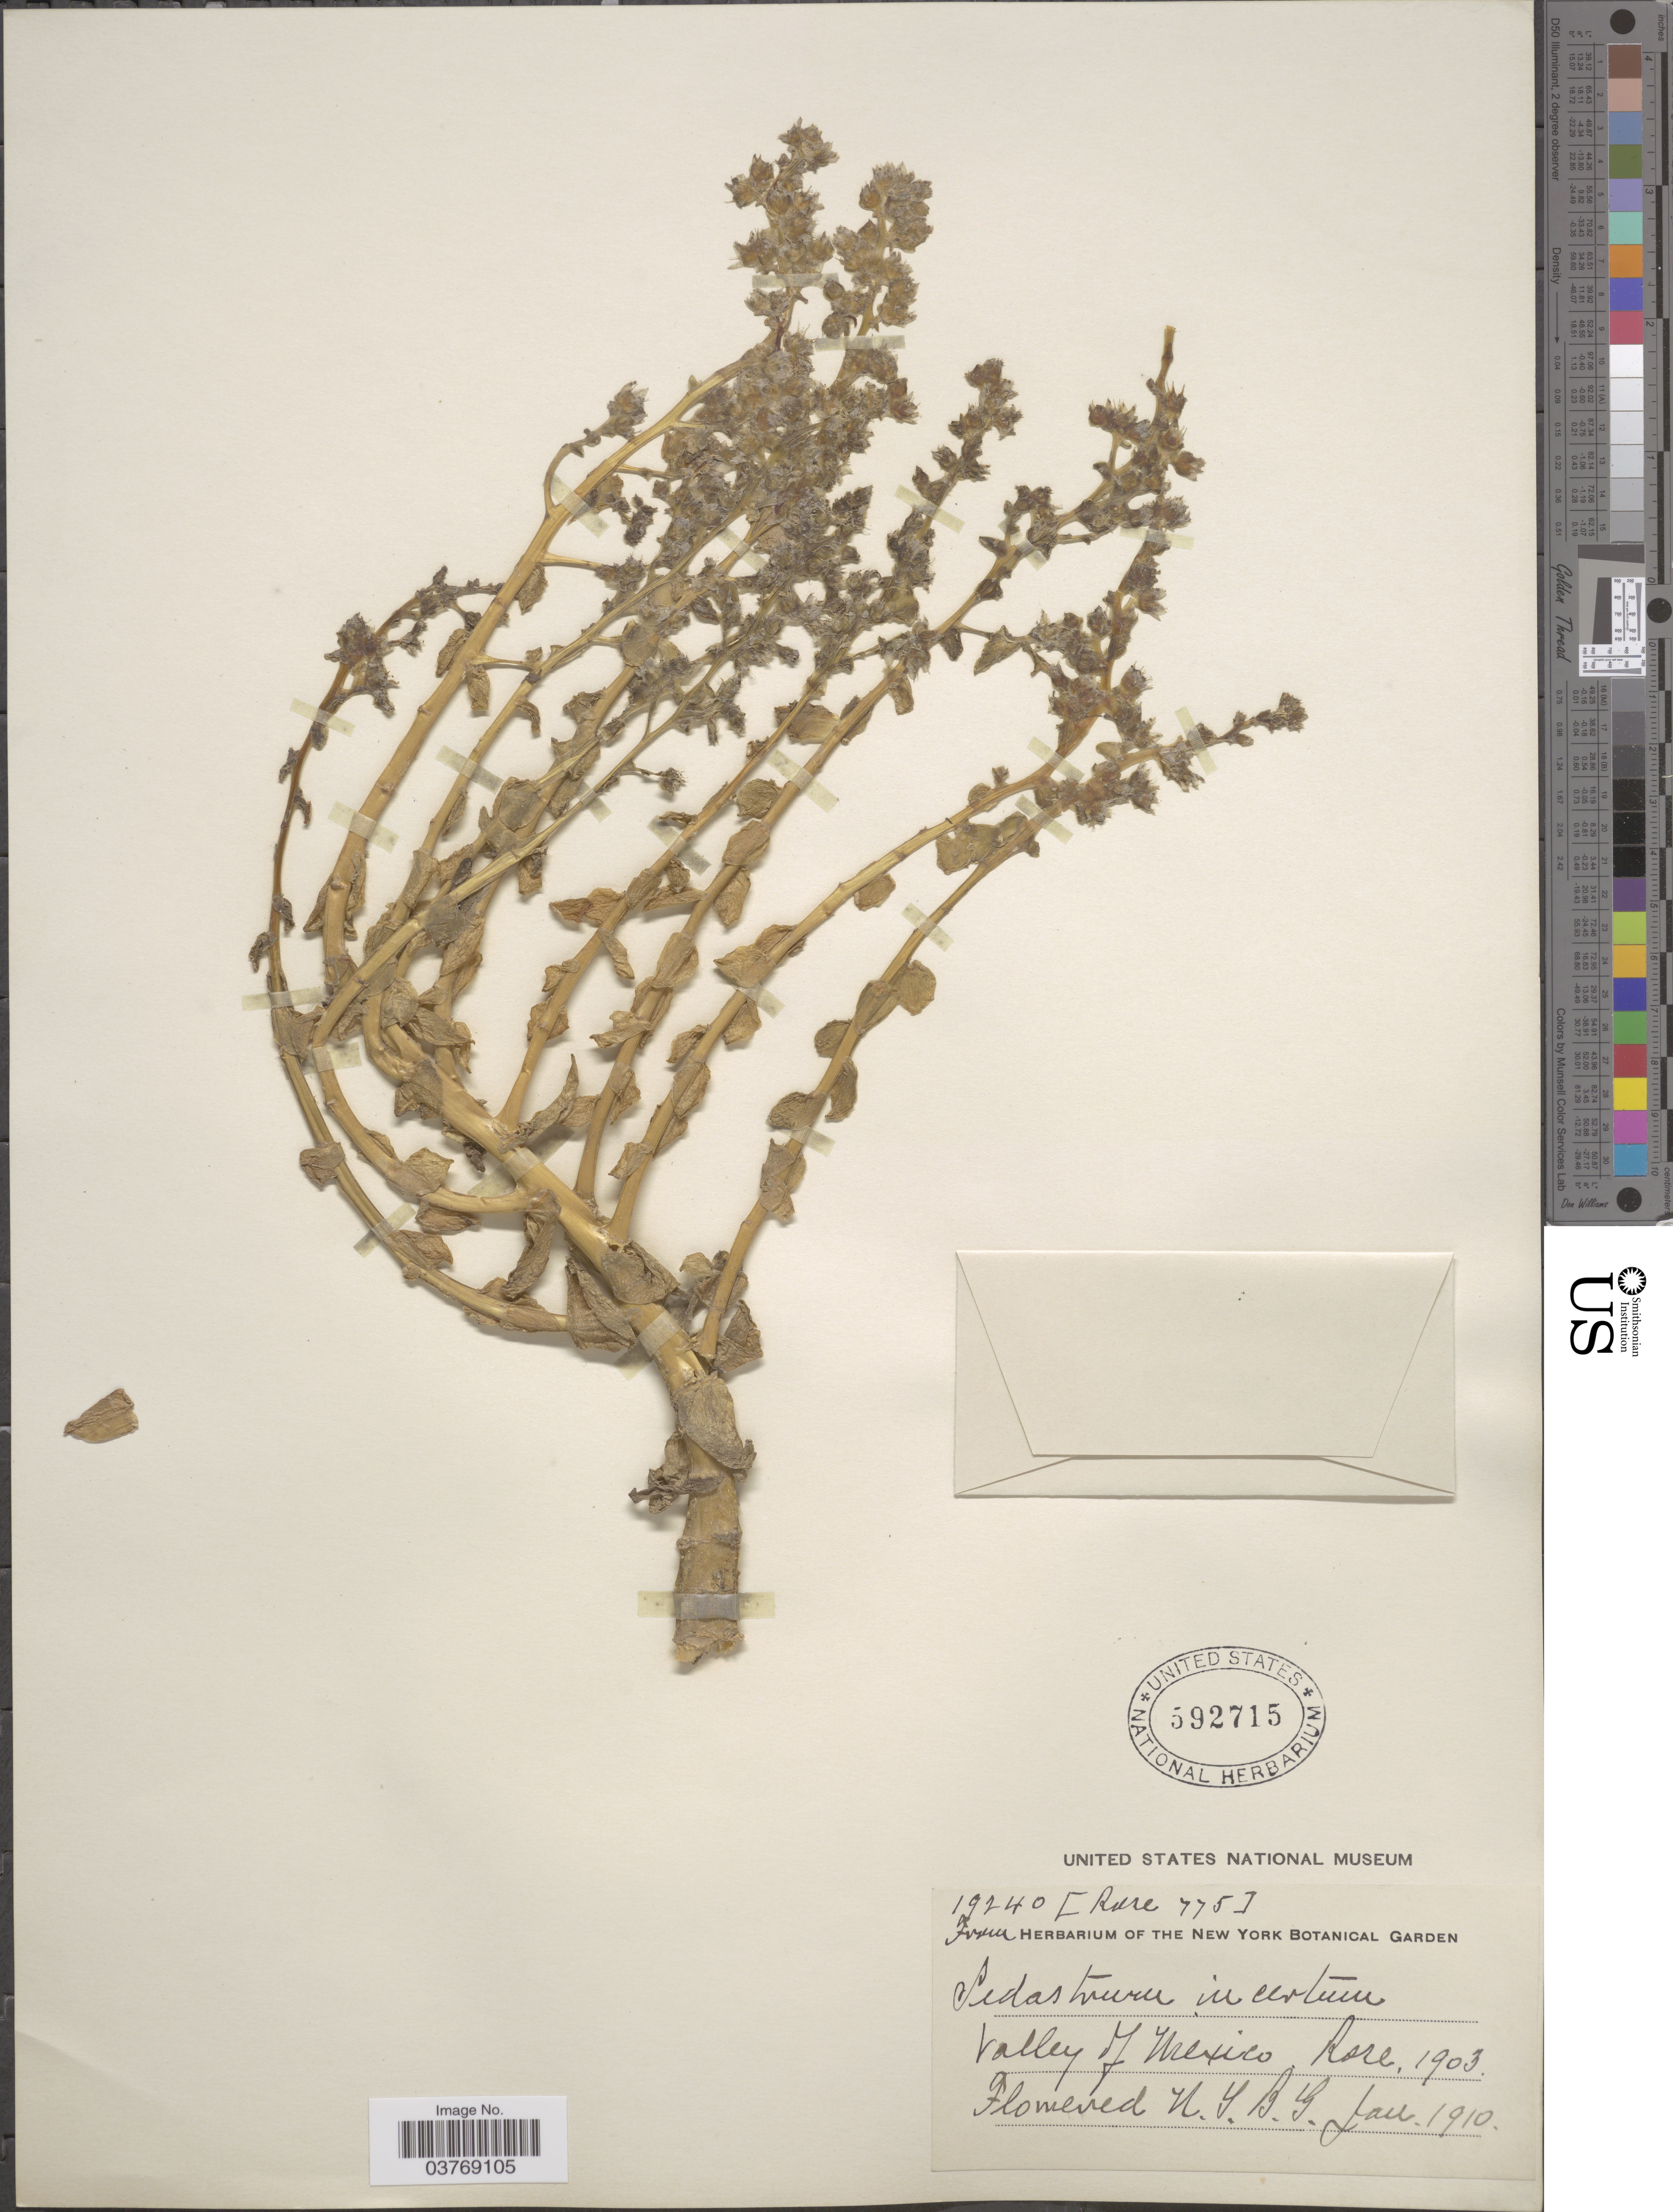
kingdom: Plantae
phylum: Tracheophyta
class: Magnoliopsida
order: Saxifragales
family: Crassulaceae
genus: Sedum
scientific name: Sedum hultenii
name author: Fröd.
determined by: Strong, Mark T., (BOT), Smithsonian Institution - National Museum of Natural History (UNITED STATES)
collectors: New York Botanical Gardens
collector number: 19240?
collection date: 1910-01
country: Mexico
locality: Valley of Mexico.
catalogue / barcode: US 592715